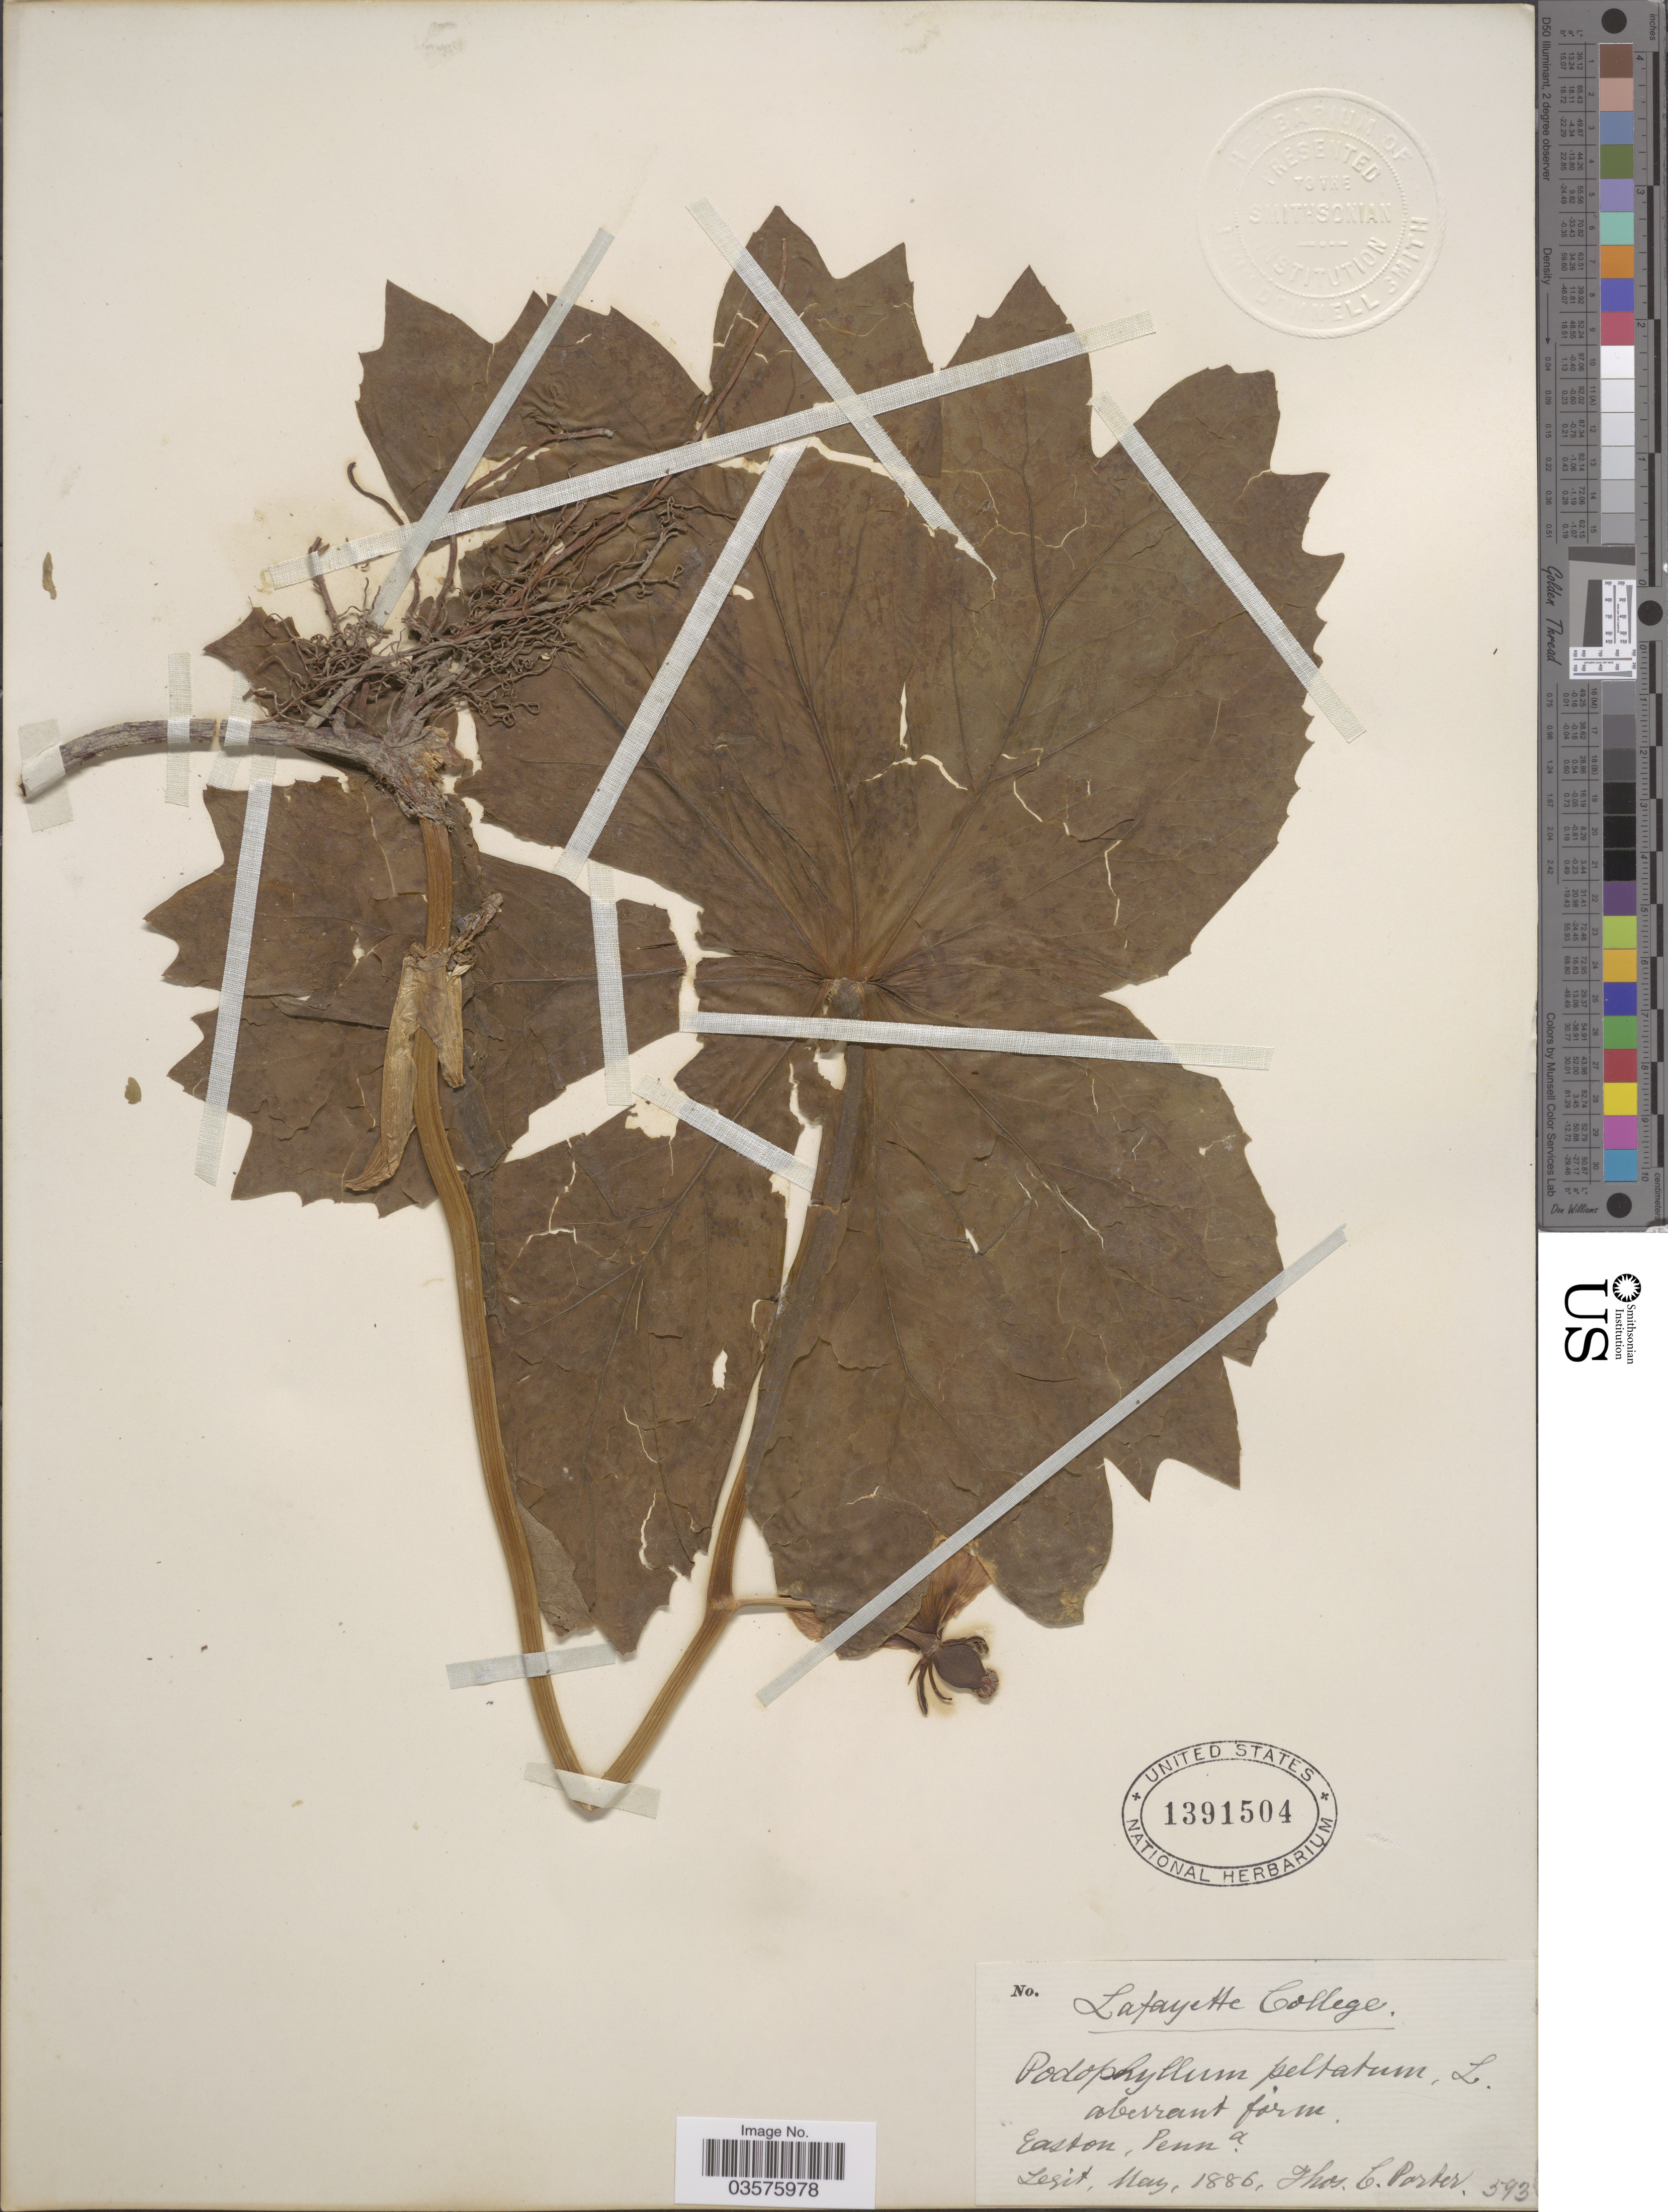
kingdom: Plantae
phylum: Tracheophyta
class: Magnoliopsida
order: Ranunculales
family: Berberidaceae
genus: Podophyllum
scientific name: Podophyllum peltatum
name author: L.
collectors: T. Porter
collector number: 593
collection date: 1886-05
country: United States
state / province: Pennsylvania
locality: Easton.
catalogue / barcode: US 1391504